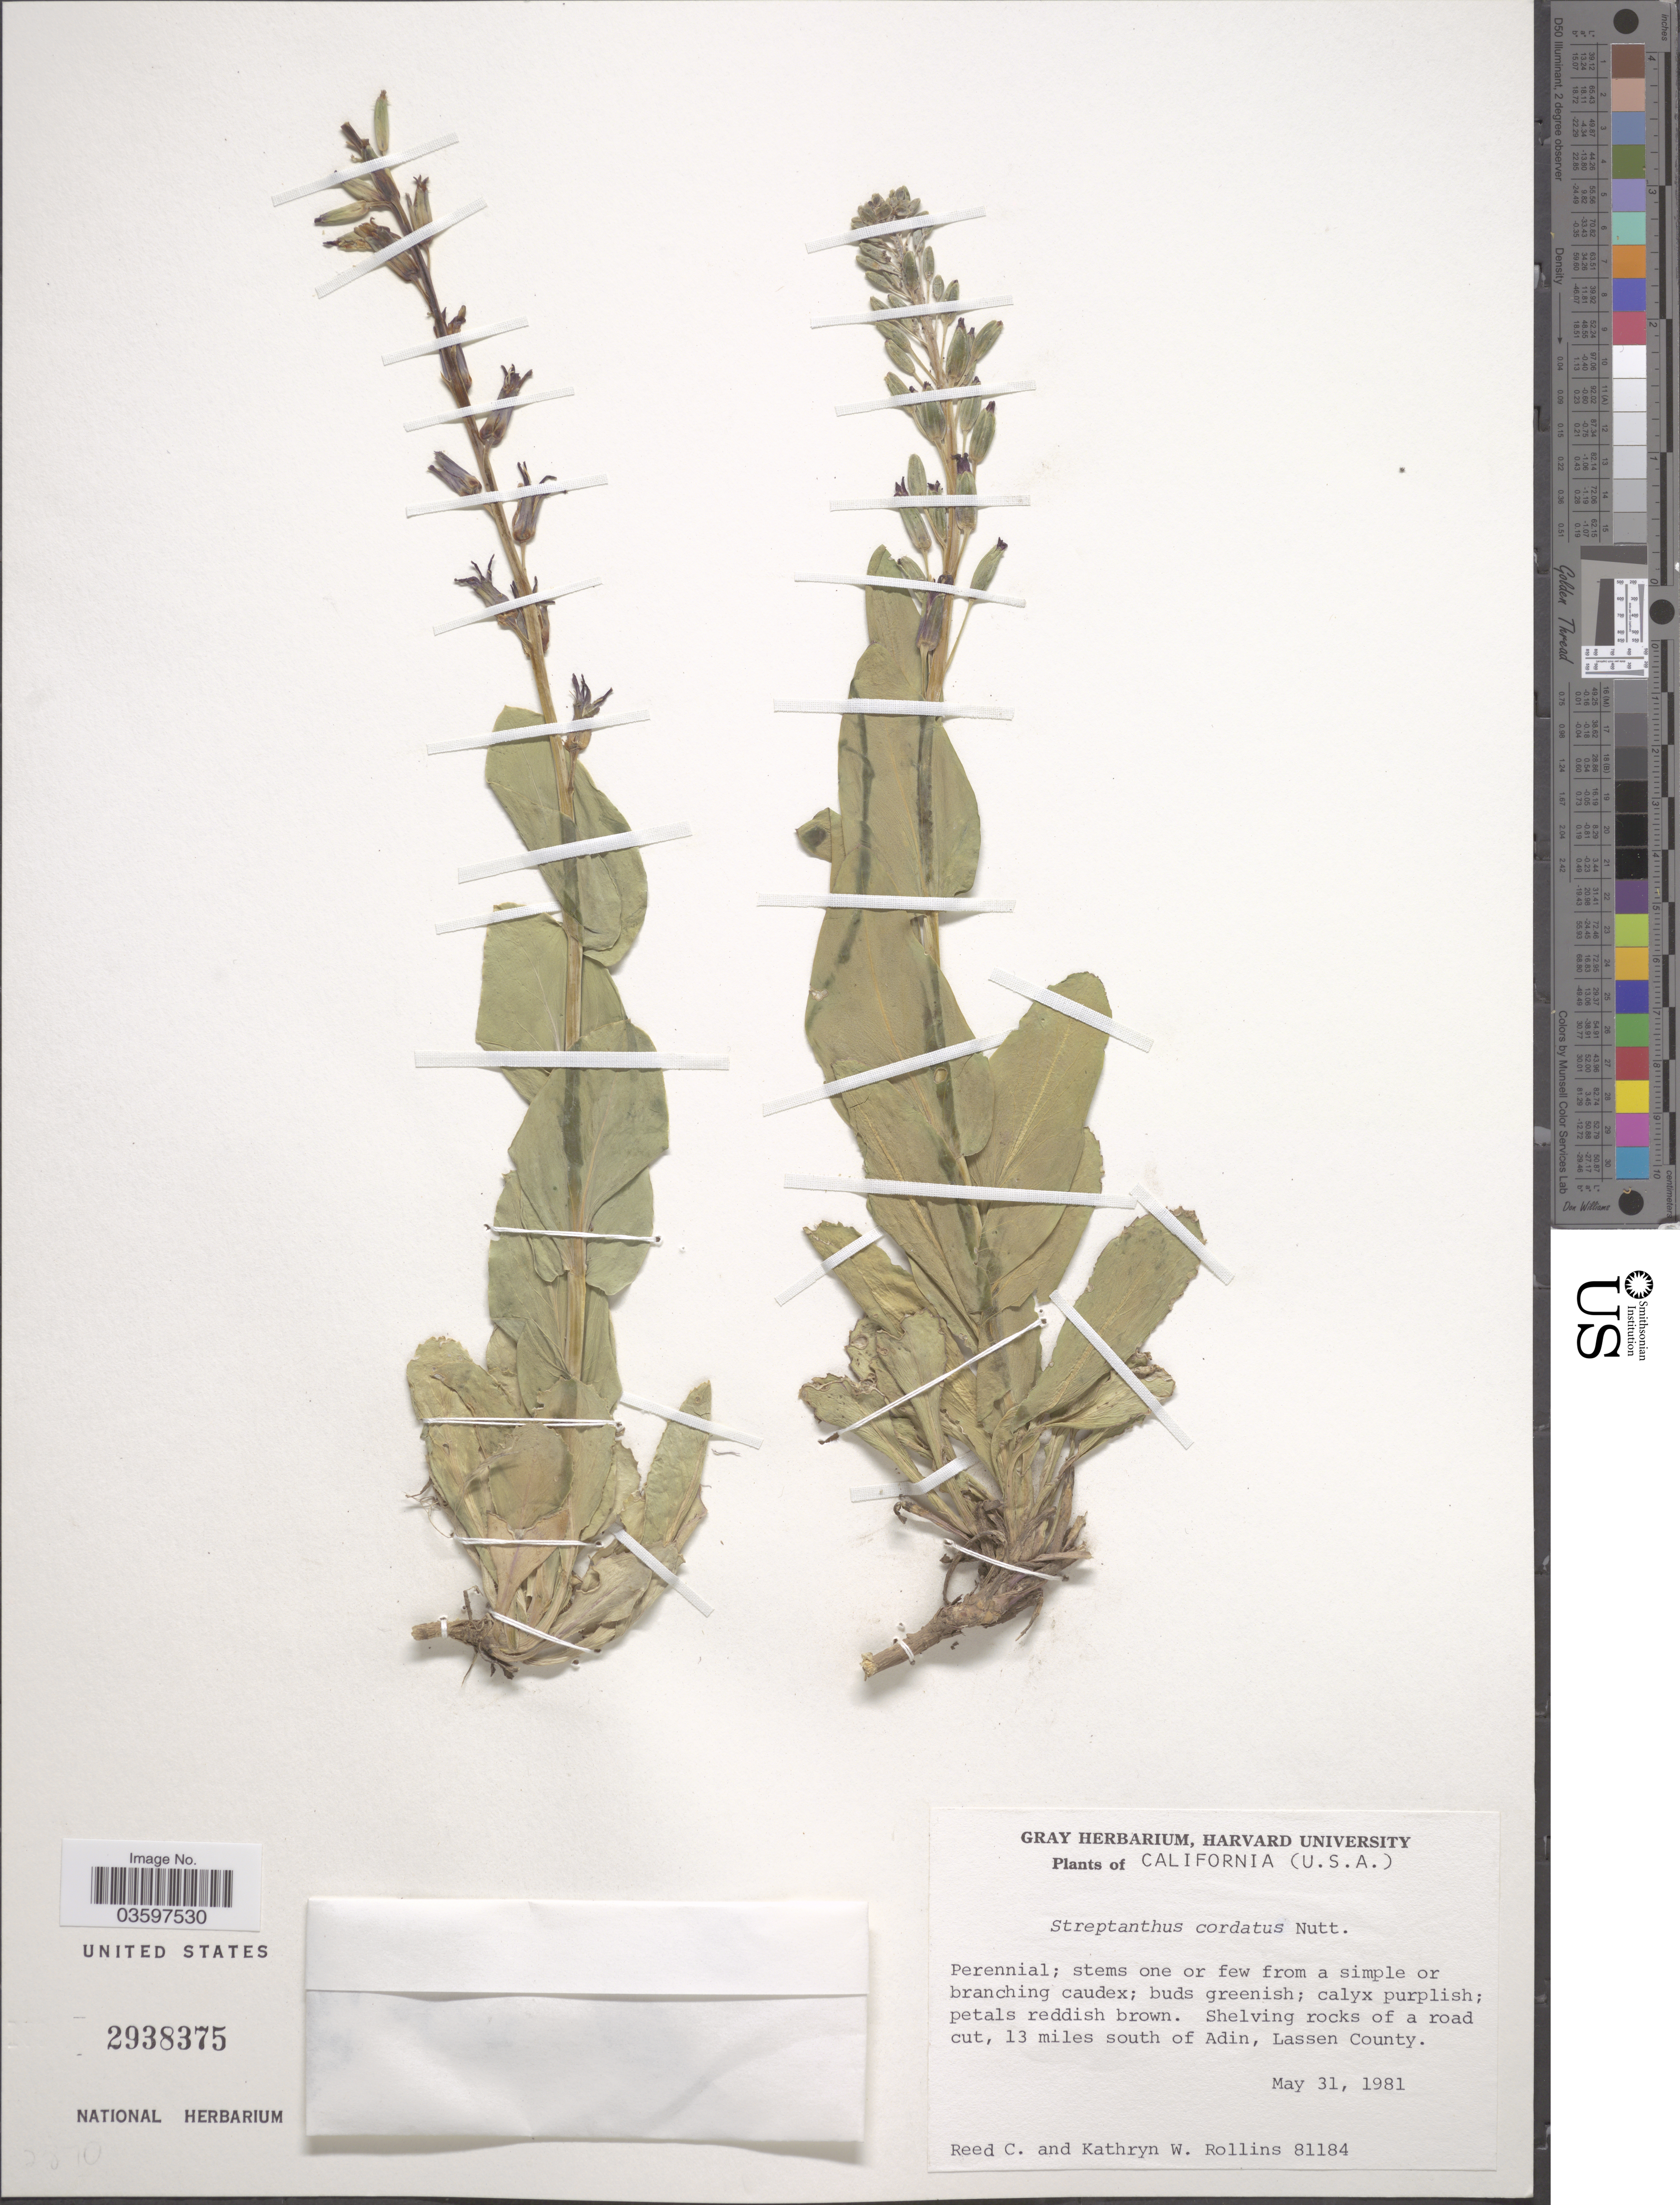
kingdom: Plantae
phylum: Tracheophyta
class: Magnoliopsida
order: Brassicales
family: Brassicaceae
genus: Streptanthus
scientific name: Streptanthus cordatus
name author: Nutt. ex Torr. & A. Gray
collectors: R. C. Rollins & K. W. Rollins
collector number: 81184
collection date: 1981-05-31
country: United States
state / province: California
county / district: Lassen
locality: Shelving rocks of a road cut, 13 miles south of Adin, Lassen County.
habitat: shelving rocks of a road-cut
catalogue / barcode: US 2938375